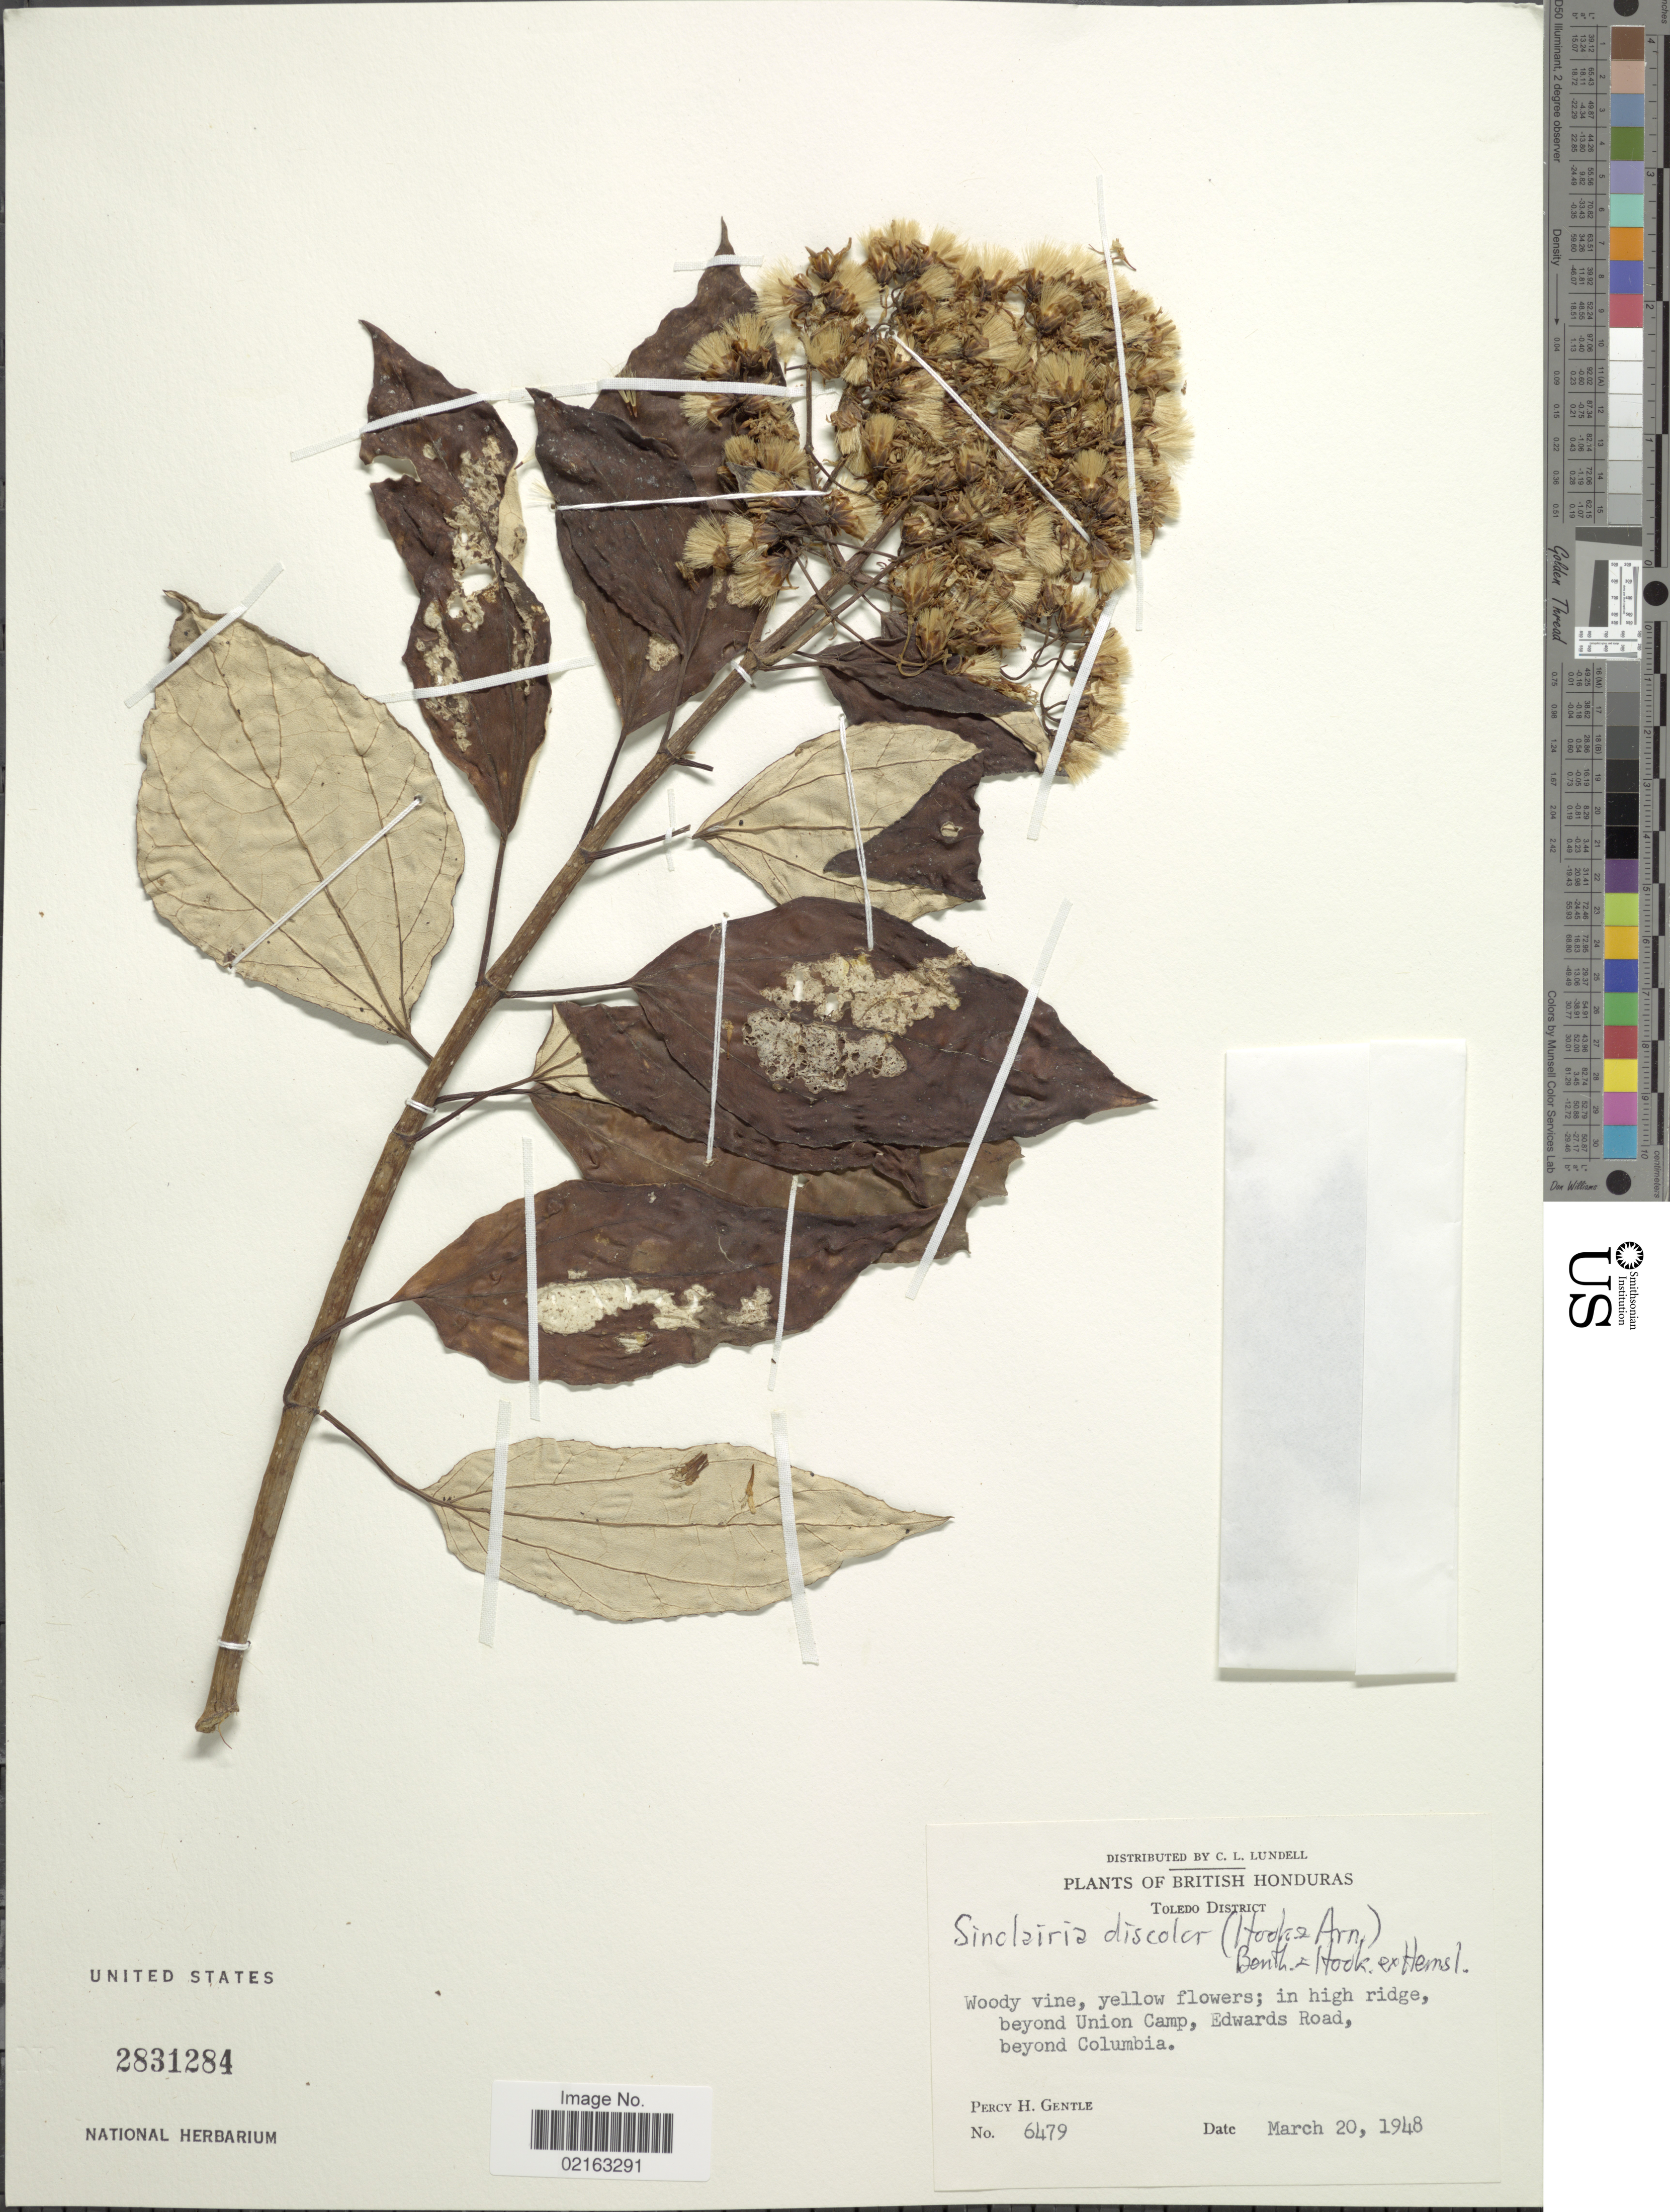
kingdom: Plantae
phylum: Tracheophyta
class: Magnoliopsida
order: Asterales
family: Asteraceae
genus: Sinclairia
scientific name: Sinclairia discolor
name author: Hook. & Arn.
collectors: P. H. Gentle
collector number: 6479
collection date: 1948-03-20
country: Belize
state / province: Toledo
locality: British Honduras. Toledo District. In high ridge, beyond Union Camp, Edwards Road, beyond Columbia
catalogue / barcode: US 2831284